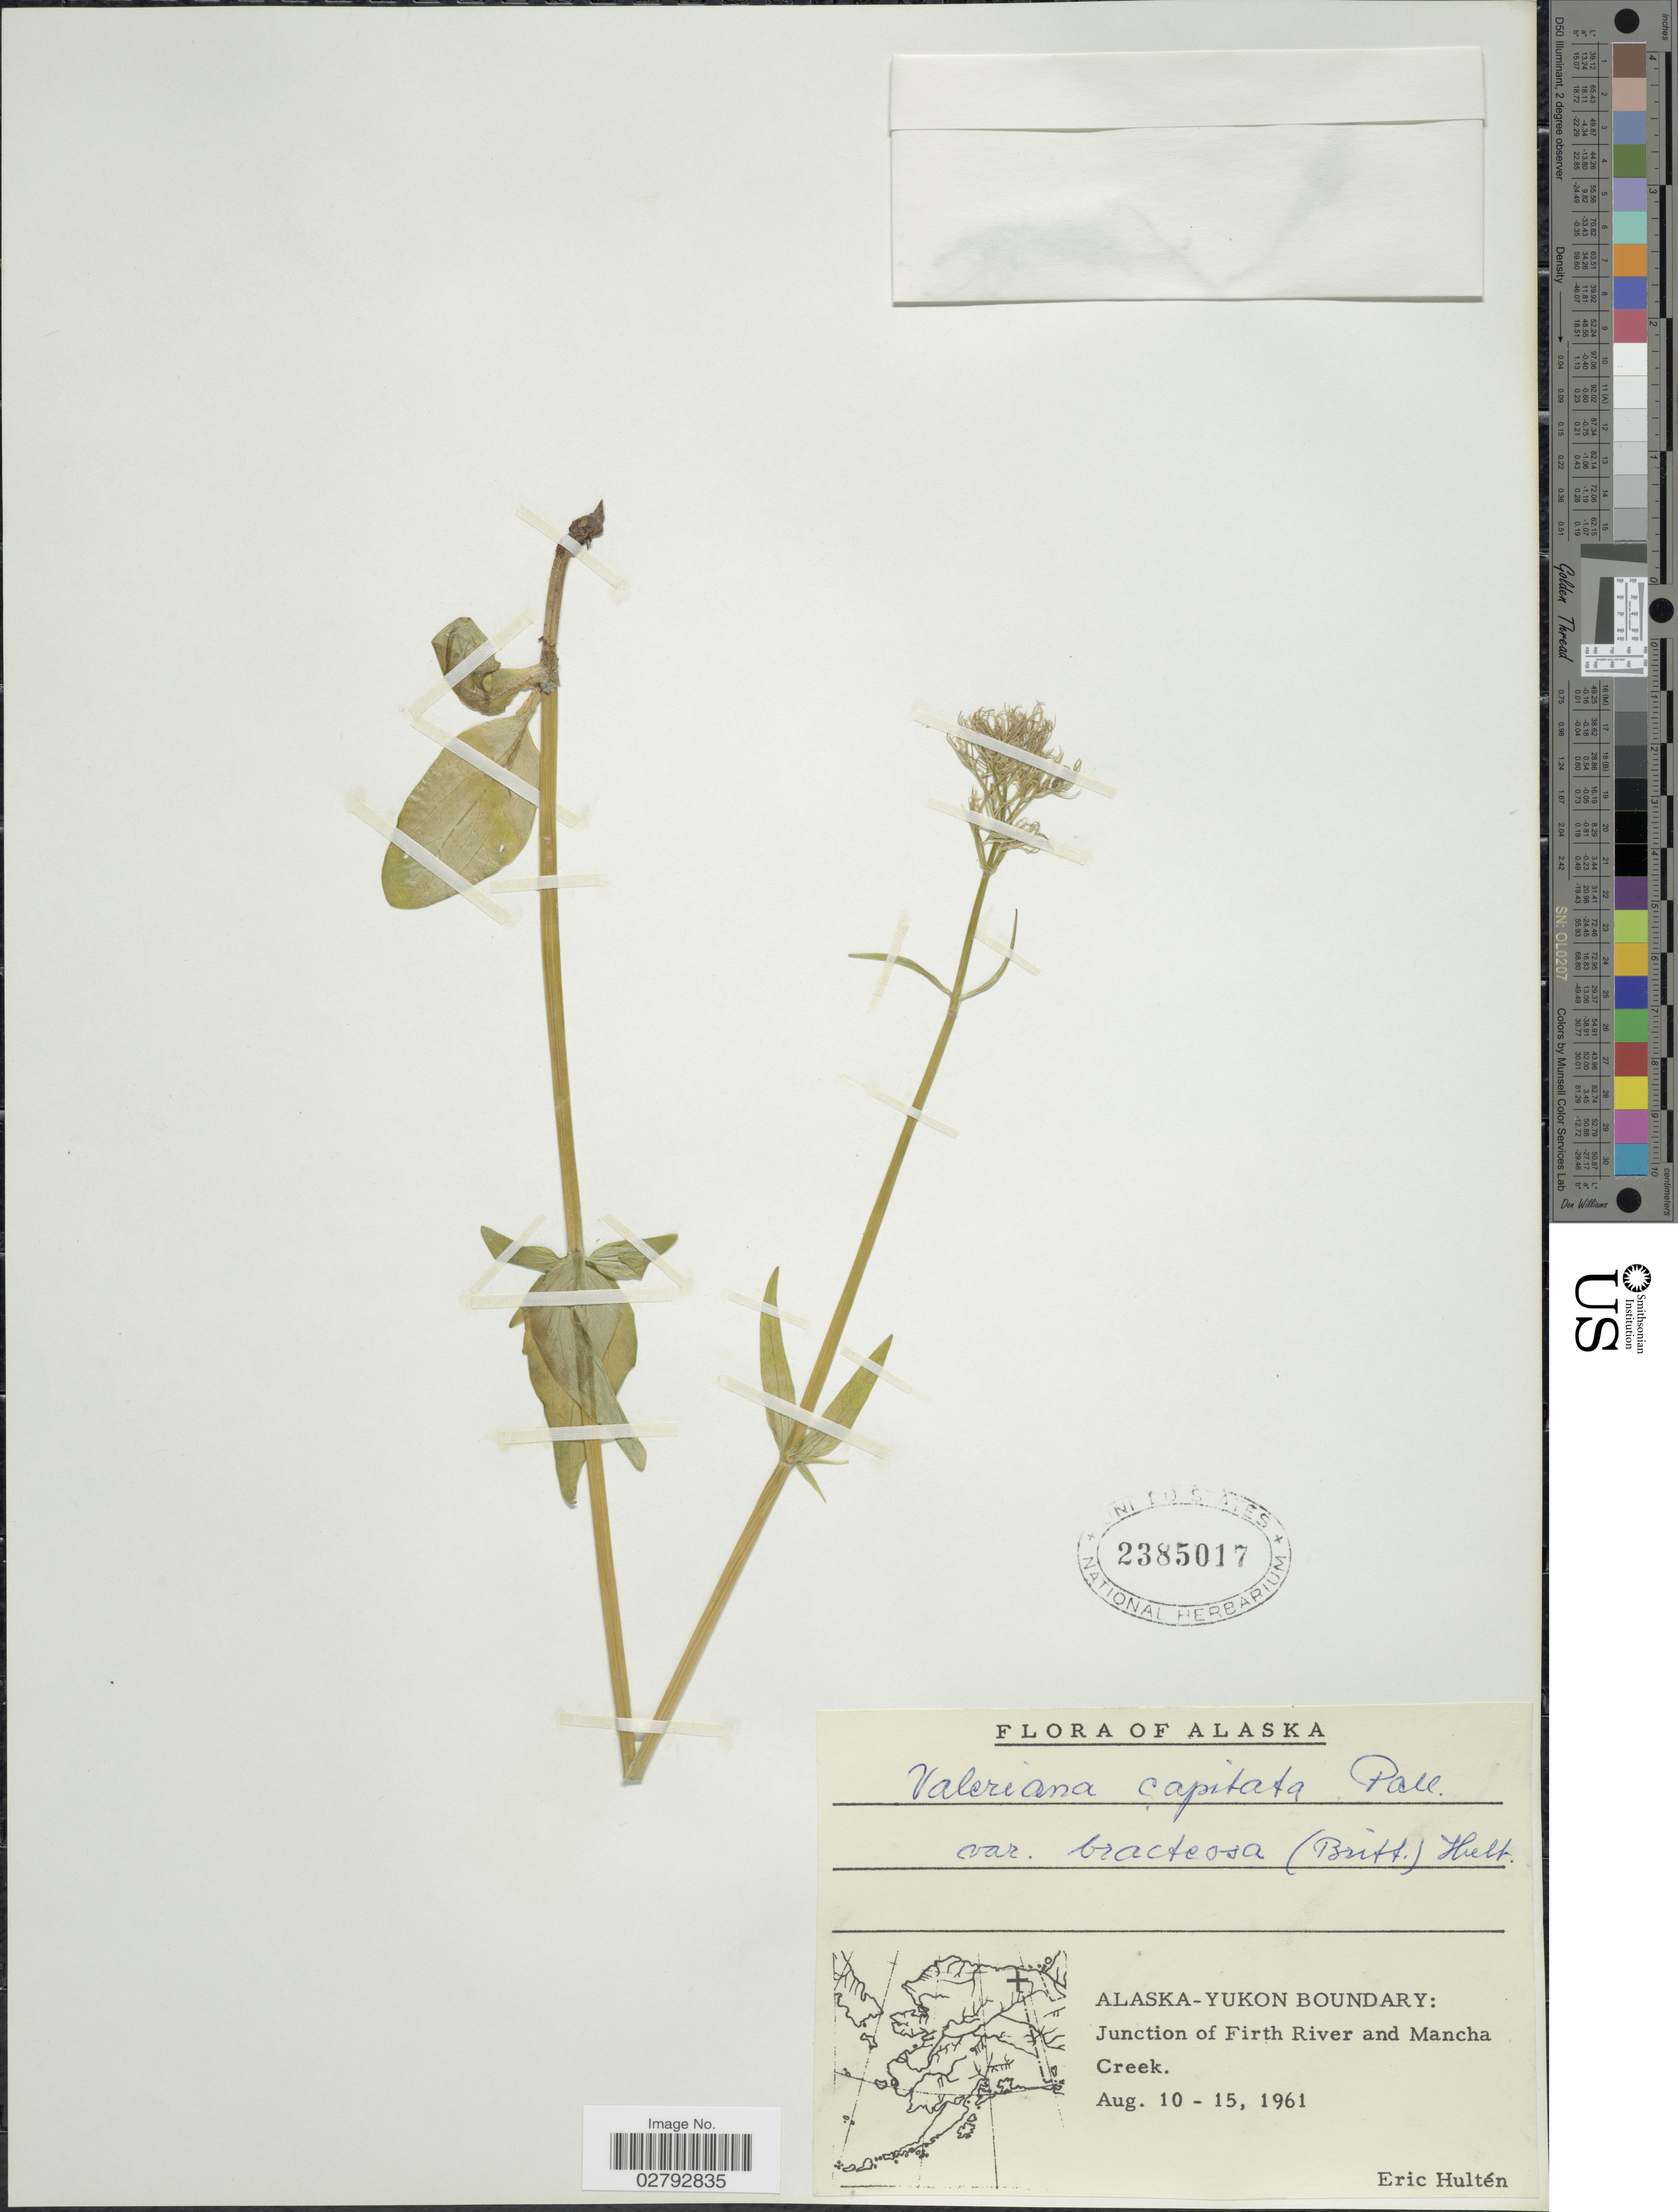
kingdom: Plantae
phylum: Tracheophyta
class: Magnoliopsida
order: Dipsacales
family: Caprifoliaceae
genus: Valeriana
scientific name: Valeriana capitata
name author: Link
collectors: E. G. Hultén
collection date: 1961-08-10/1961-08-15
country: United States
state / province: Alaska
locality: Alaska-Yukon Boundary: Junction of Firth River and Mancha Creek.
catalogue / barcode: US 2385017